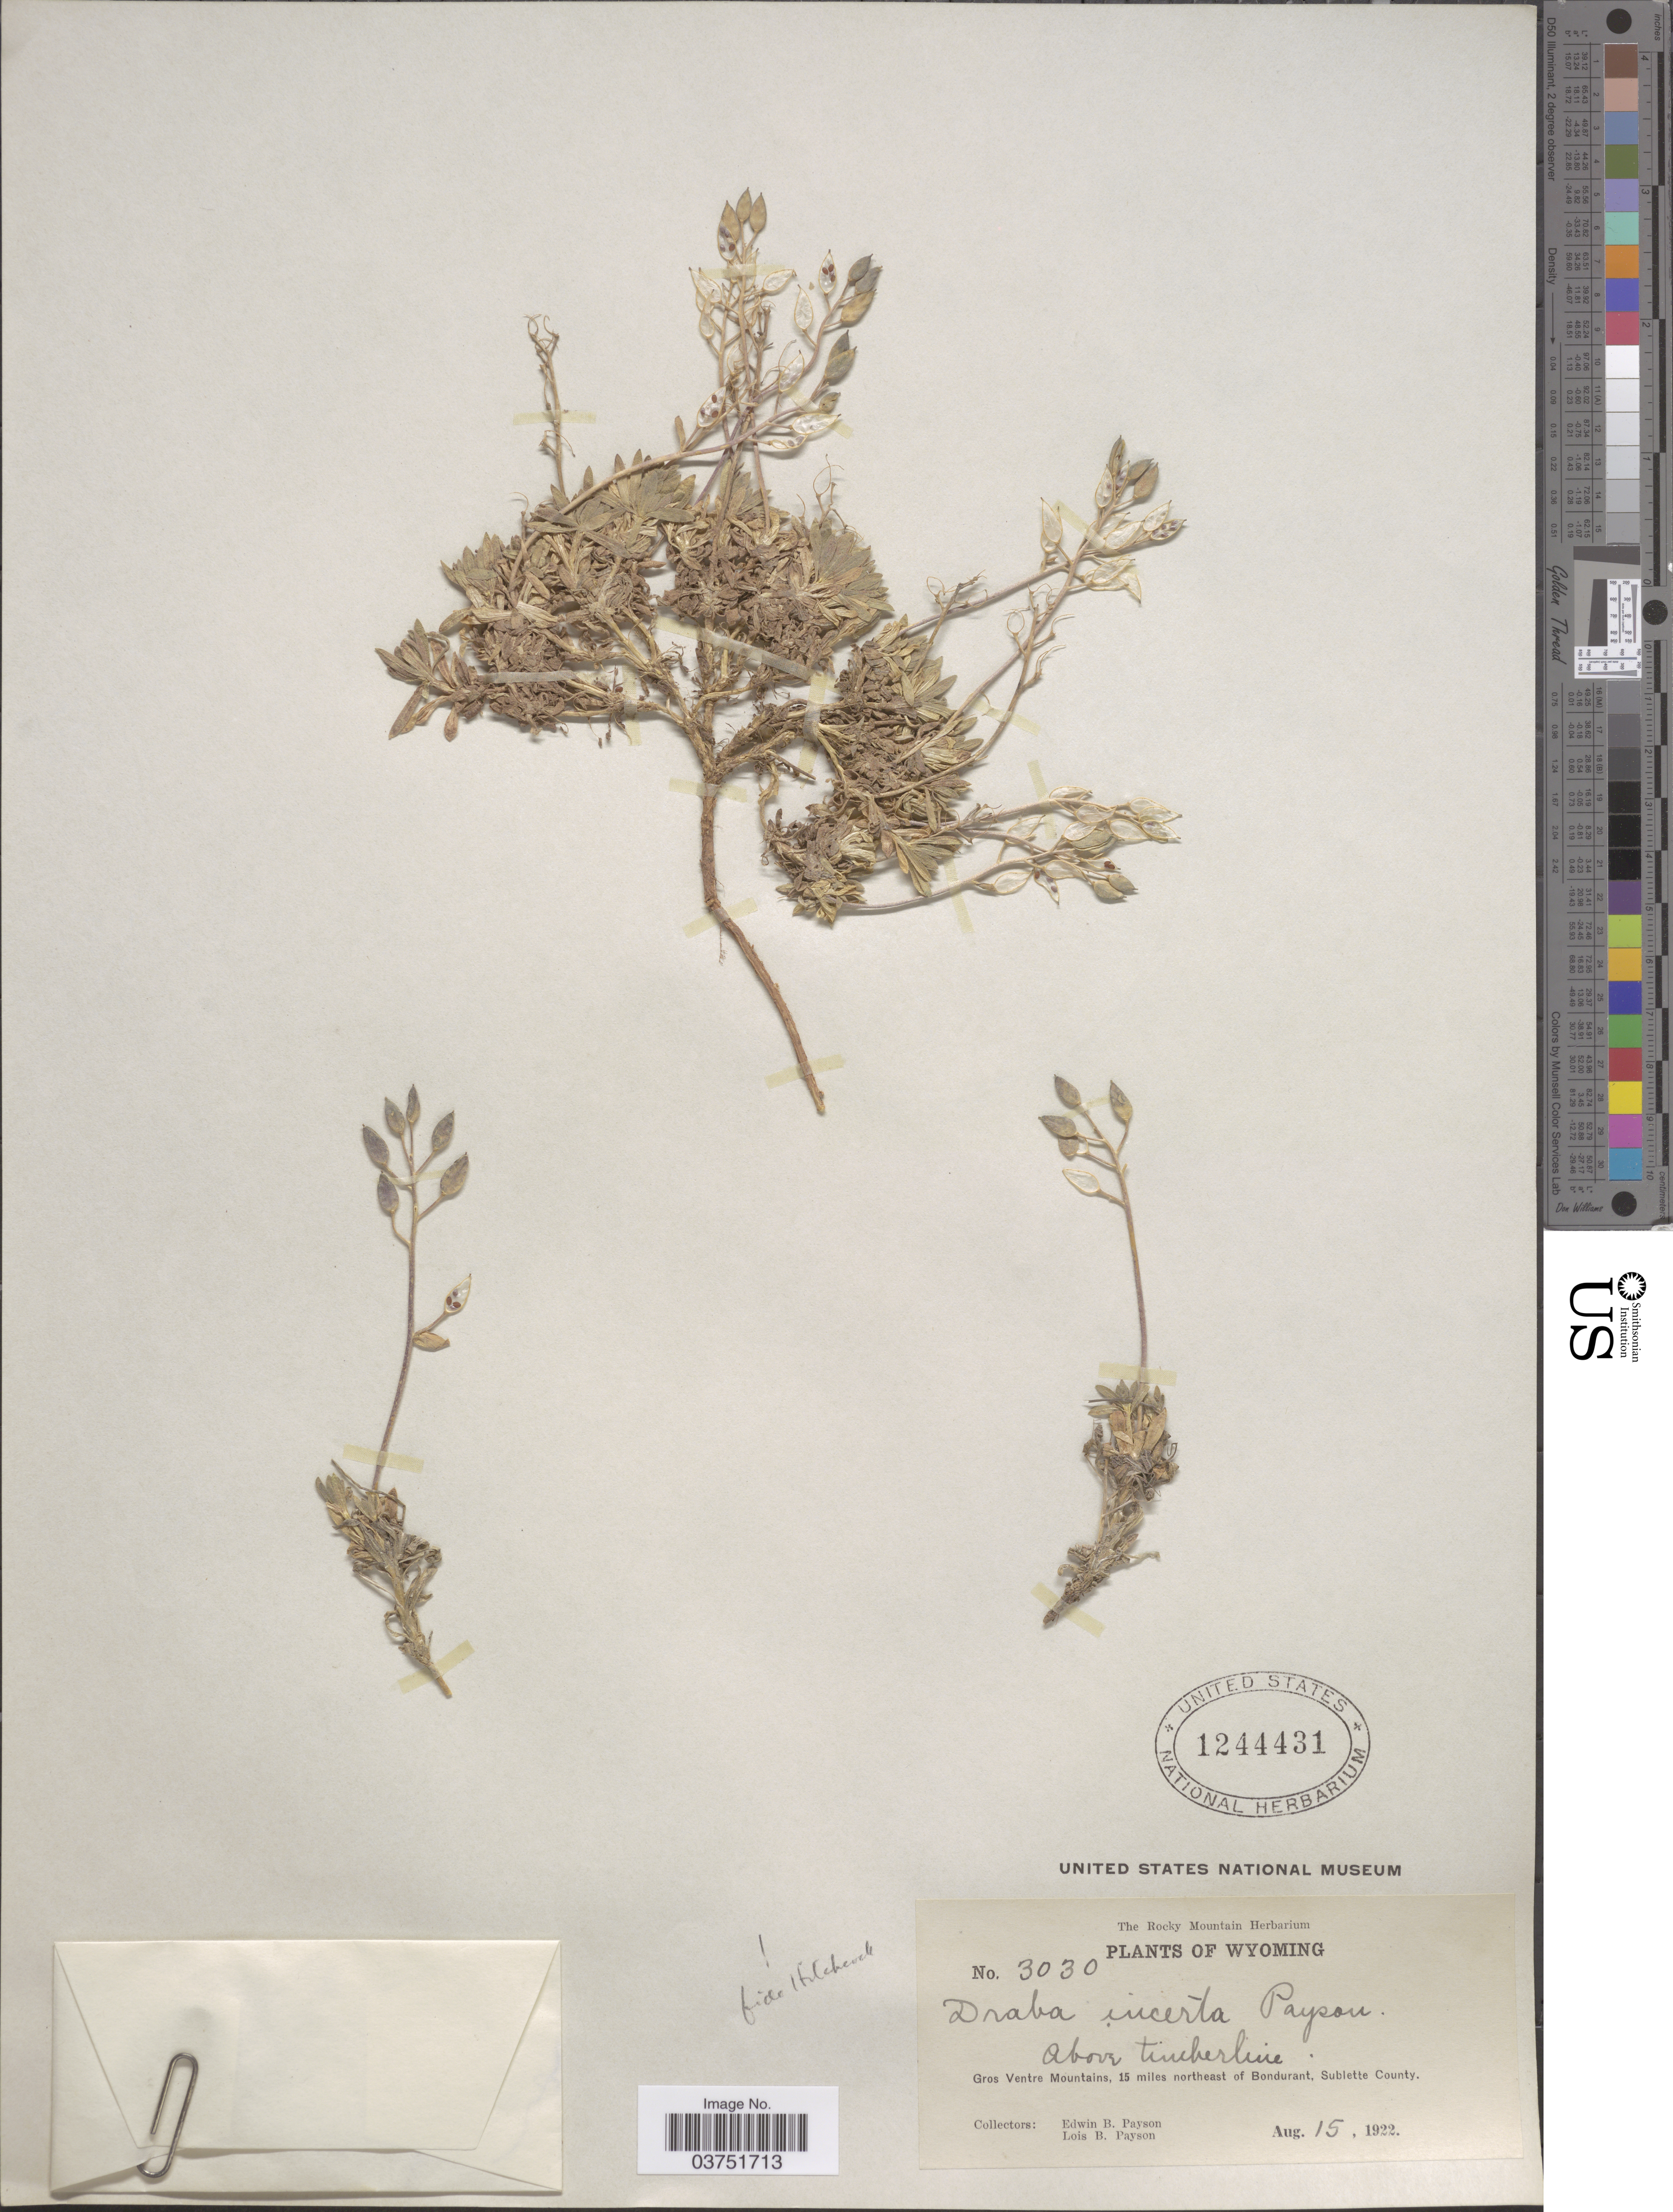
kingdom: Plantae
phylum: Tracheophyta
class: Magnoliopsida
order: Brassicales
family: Brassicaceae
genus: Draba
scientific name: Draba incerta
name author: Payson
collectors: E. B. Payson & L. Payson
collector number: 3030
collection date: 1922-08-15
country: United States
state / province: Wyoming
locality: About Timberline. Gros Ventre Mountains, 15 miles northeast of Bondurant, Sublette County.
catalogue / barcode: US 1244431